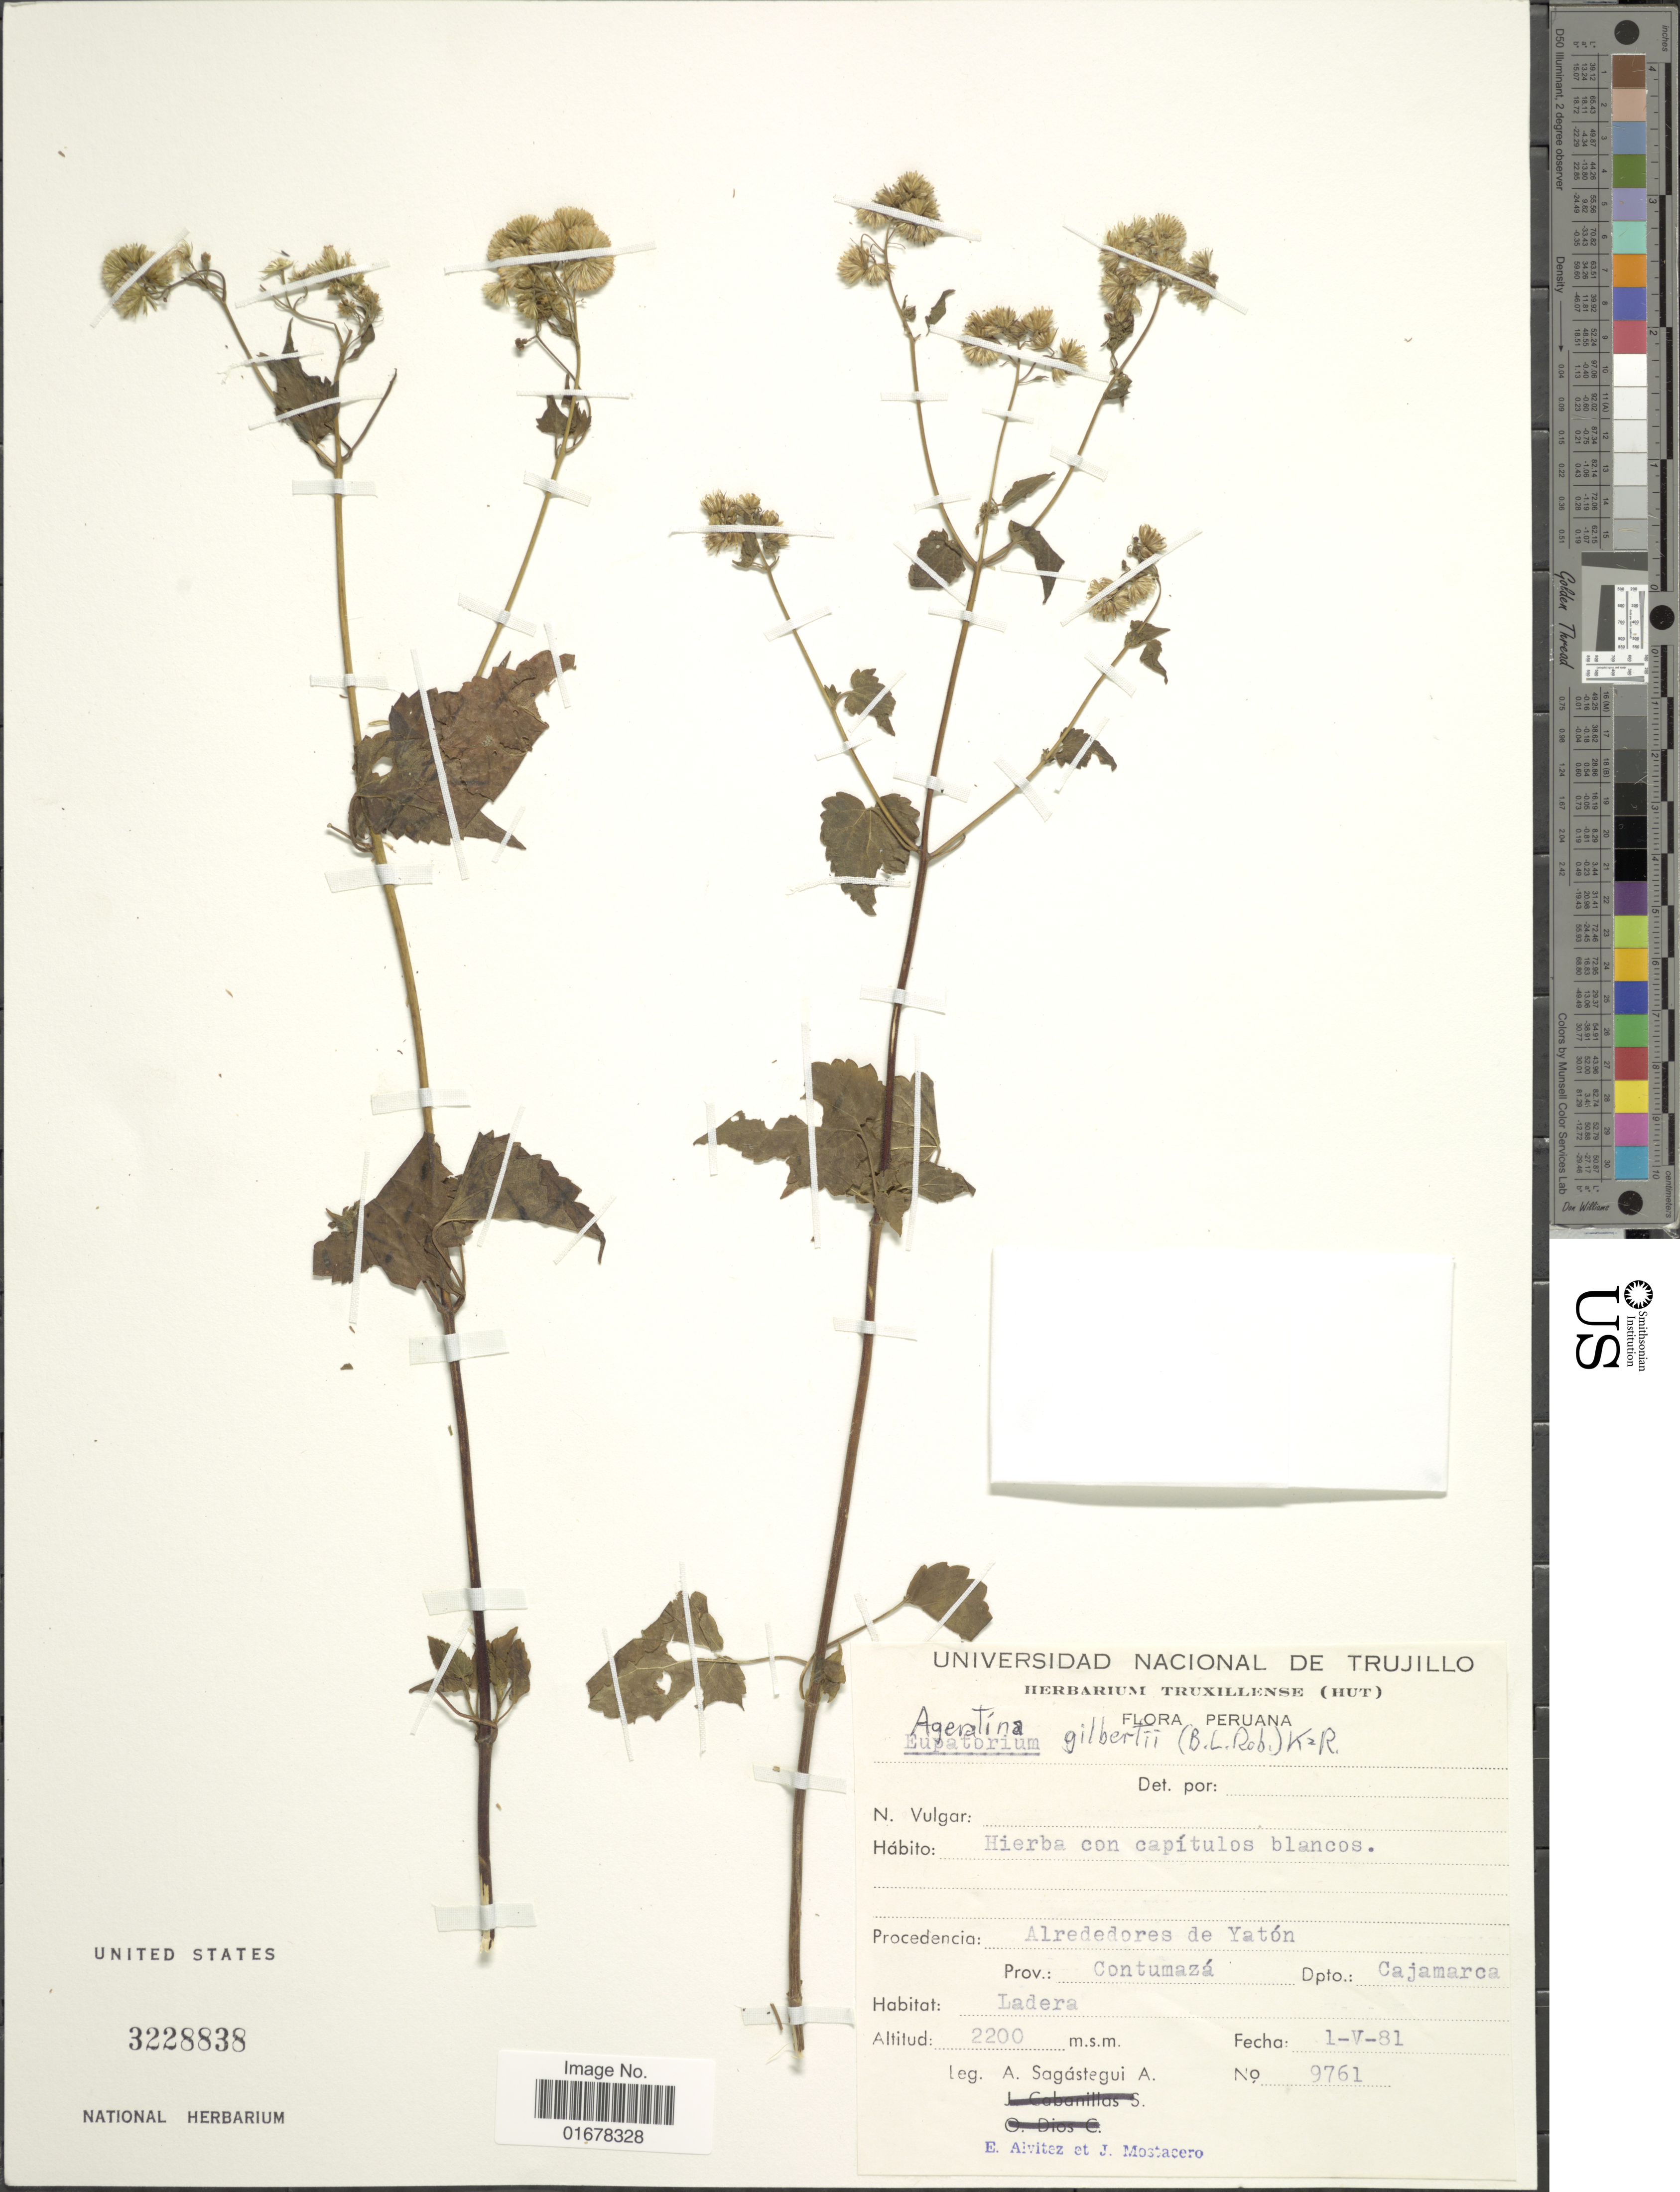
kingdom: Plantae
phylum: Tracheophyta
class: Magnoliopsida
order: Asterales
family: Asteraceae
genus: Ageratina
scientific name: Ageratina gilbertii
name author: (B.L. Rob.) R.M. King & H. Rob.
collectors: A. Sagástegui A., E. Alvitez I. & J. Mostacero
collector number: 9761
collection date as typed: Transcribed d/m/y: 1/5/81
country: Peru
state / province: Cajamarca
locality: Procedencia: Alrededores de Yaton, Prov,: Contuzama, Dpto.: Cajamarca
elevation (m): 2200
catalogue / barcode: US 3228838